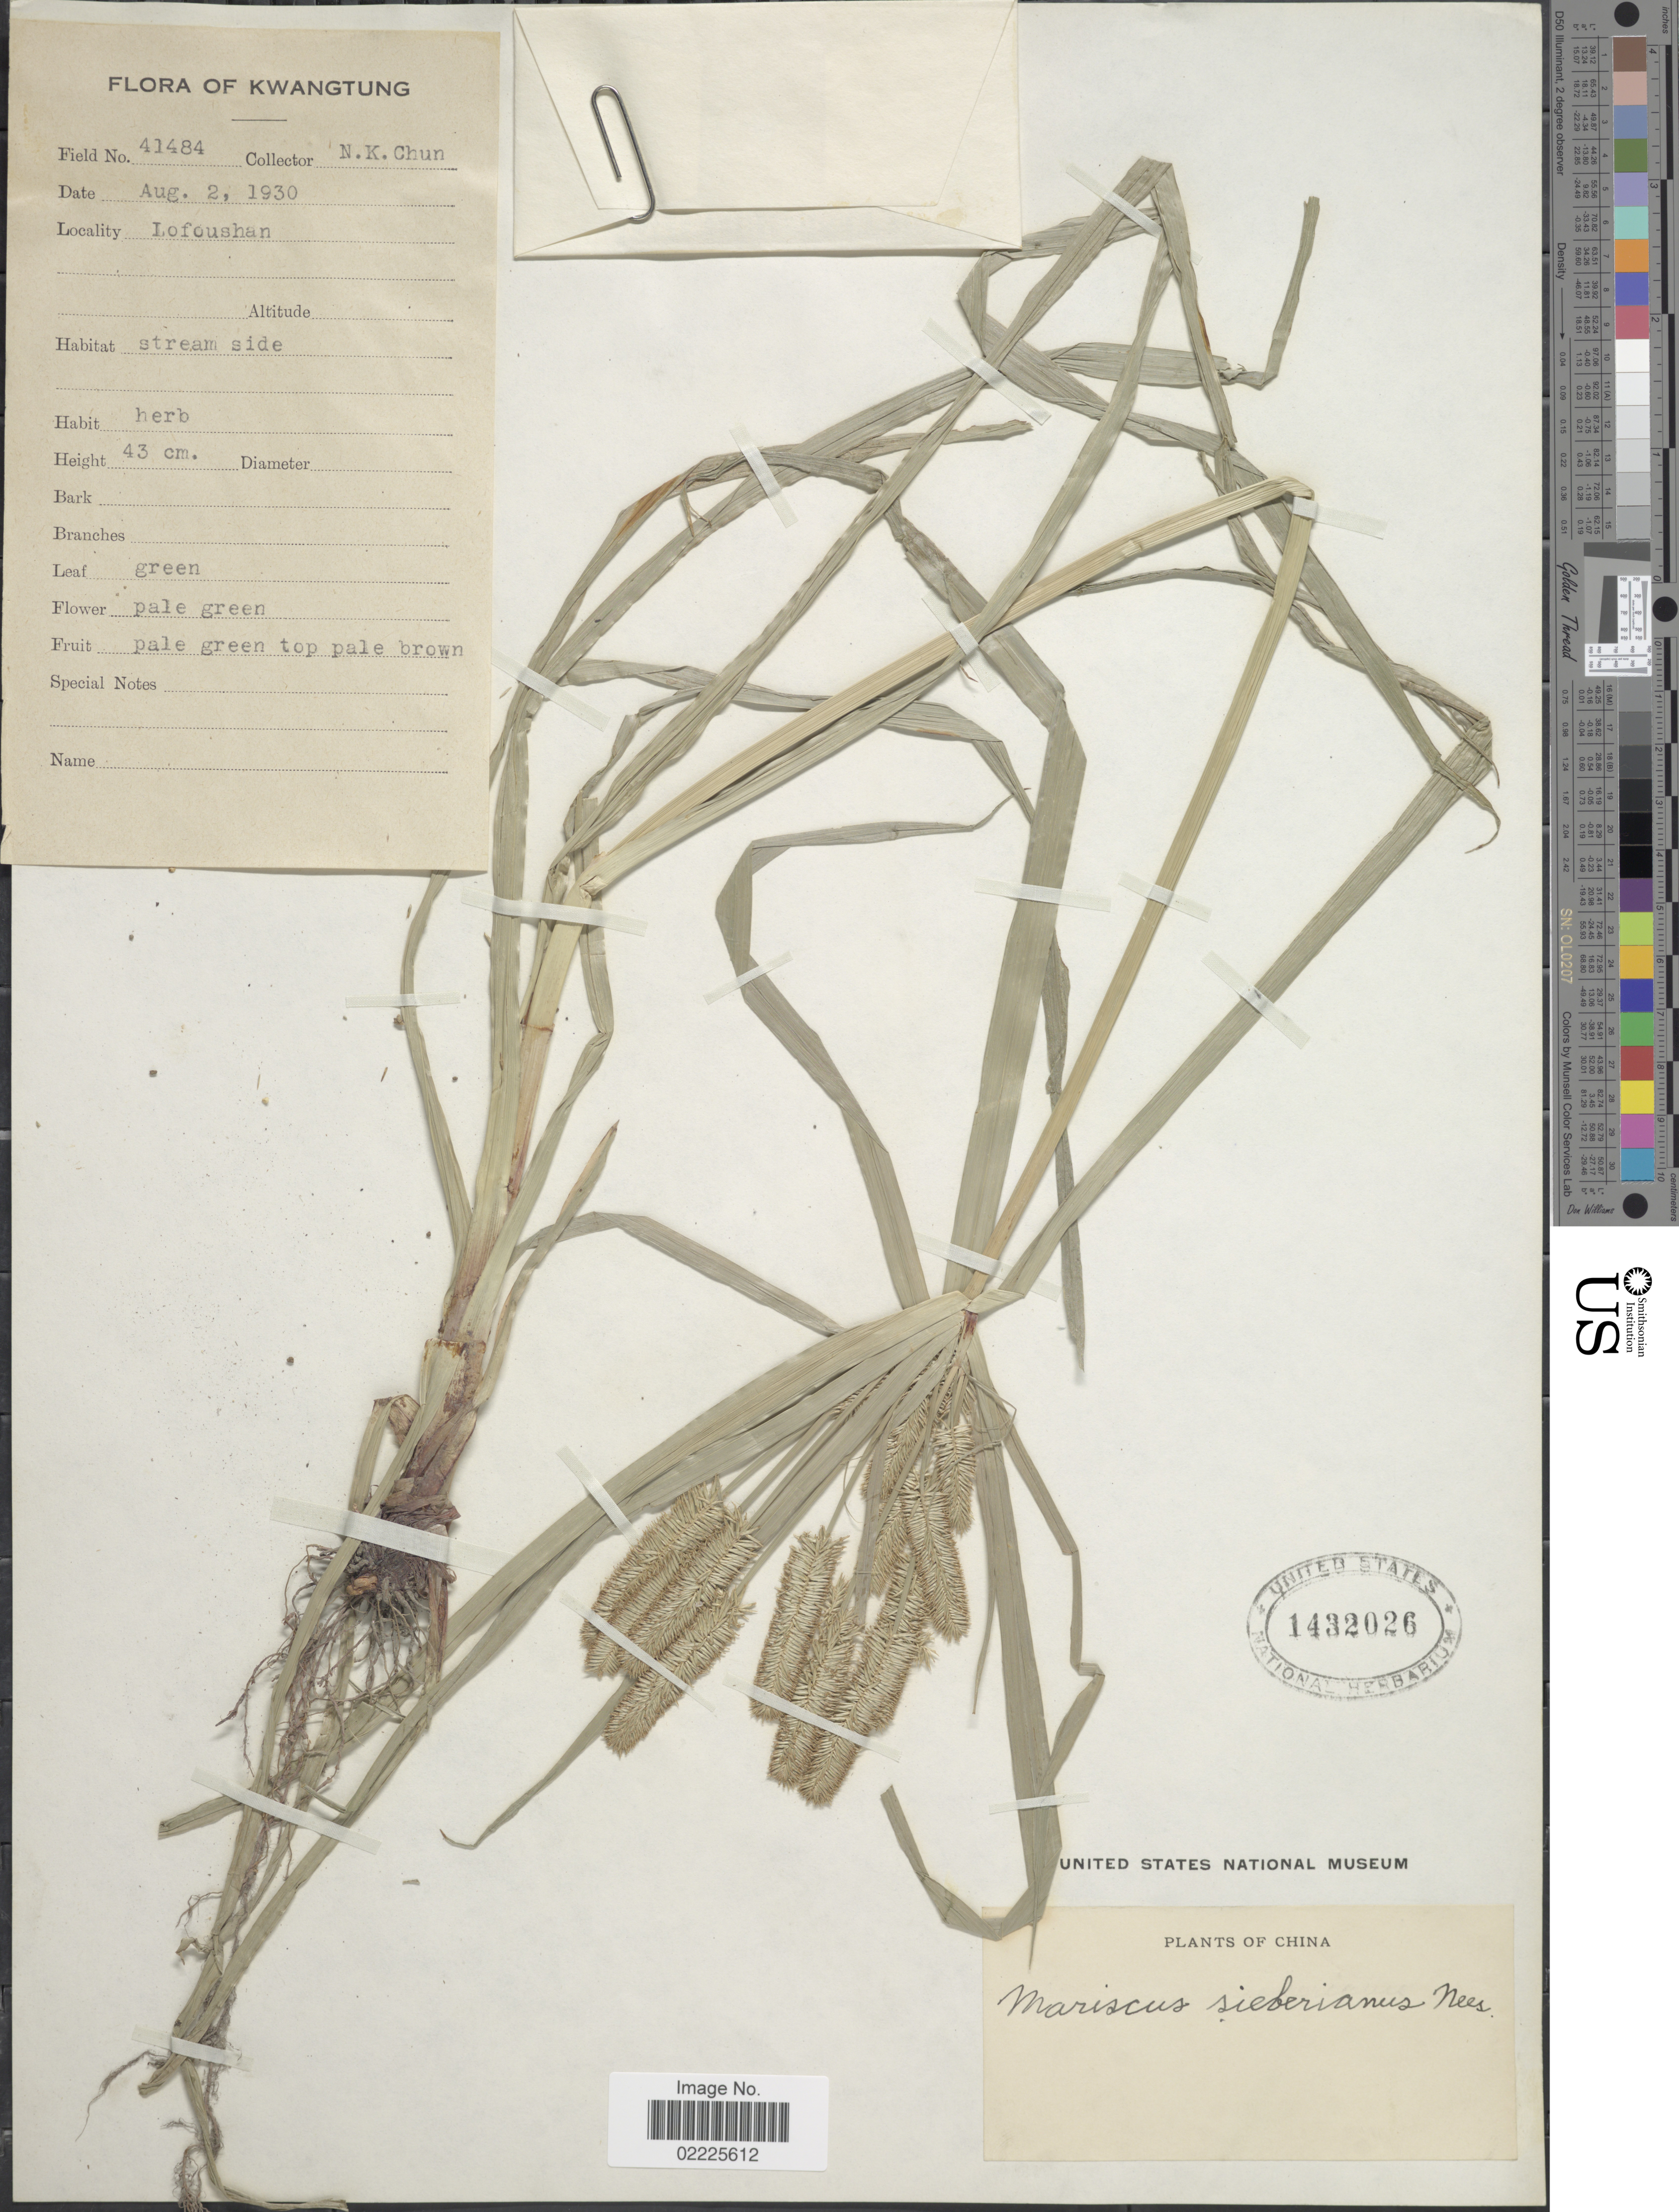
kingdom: Plantae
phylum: Tracheophyta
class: Liliopsida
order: Poales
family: Cyperaceae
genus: Cyperus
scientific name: Cyperus cyperoides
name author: (L.) Kuntze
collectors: N. K. Chun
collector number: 41484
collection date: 1930-08-02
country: China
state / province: Guangdong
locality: Kwangtung, Lofoushan, stream side.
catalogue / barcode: US 1432026